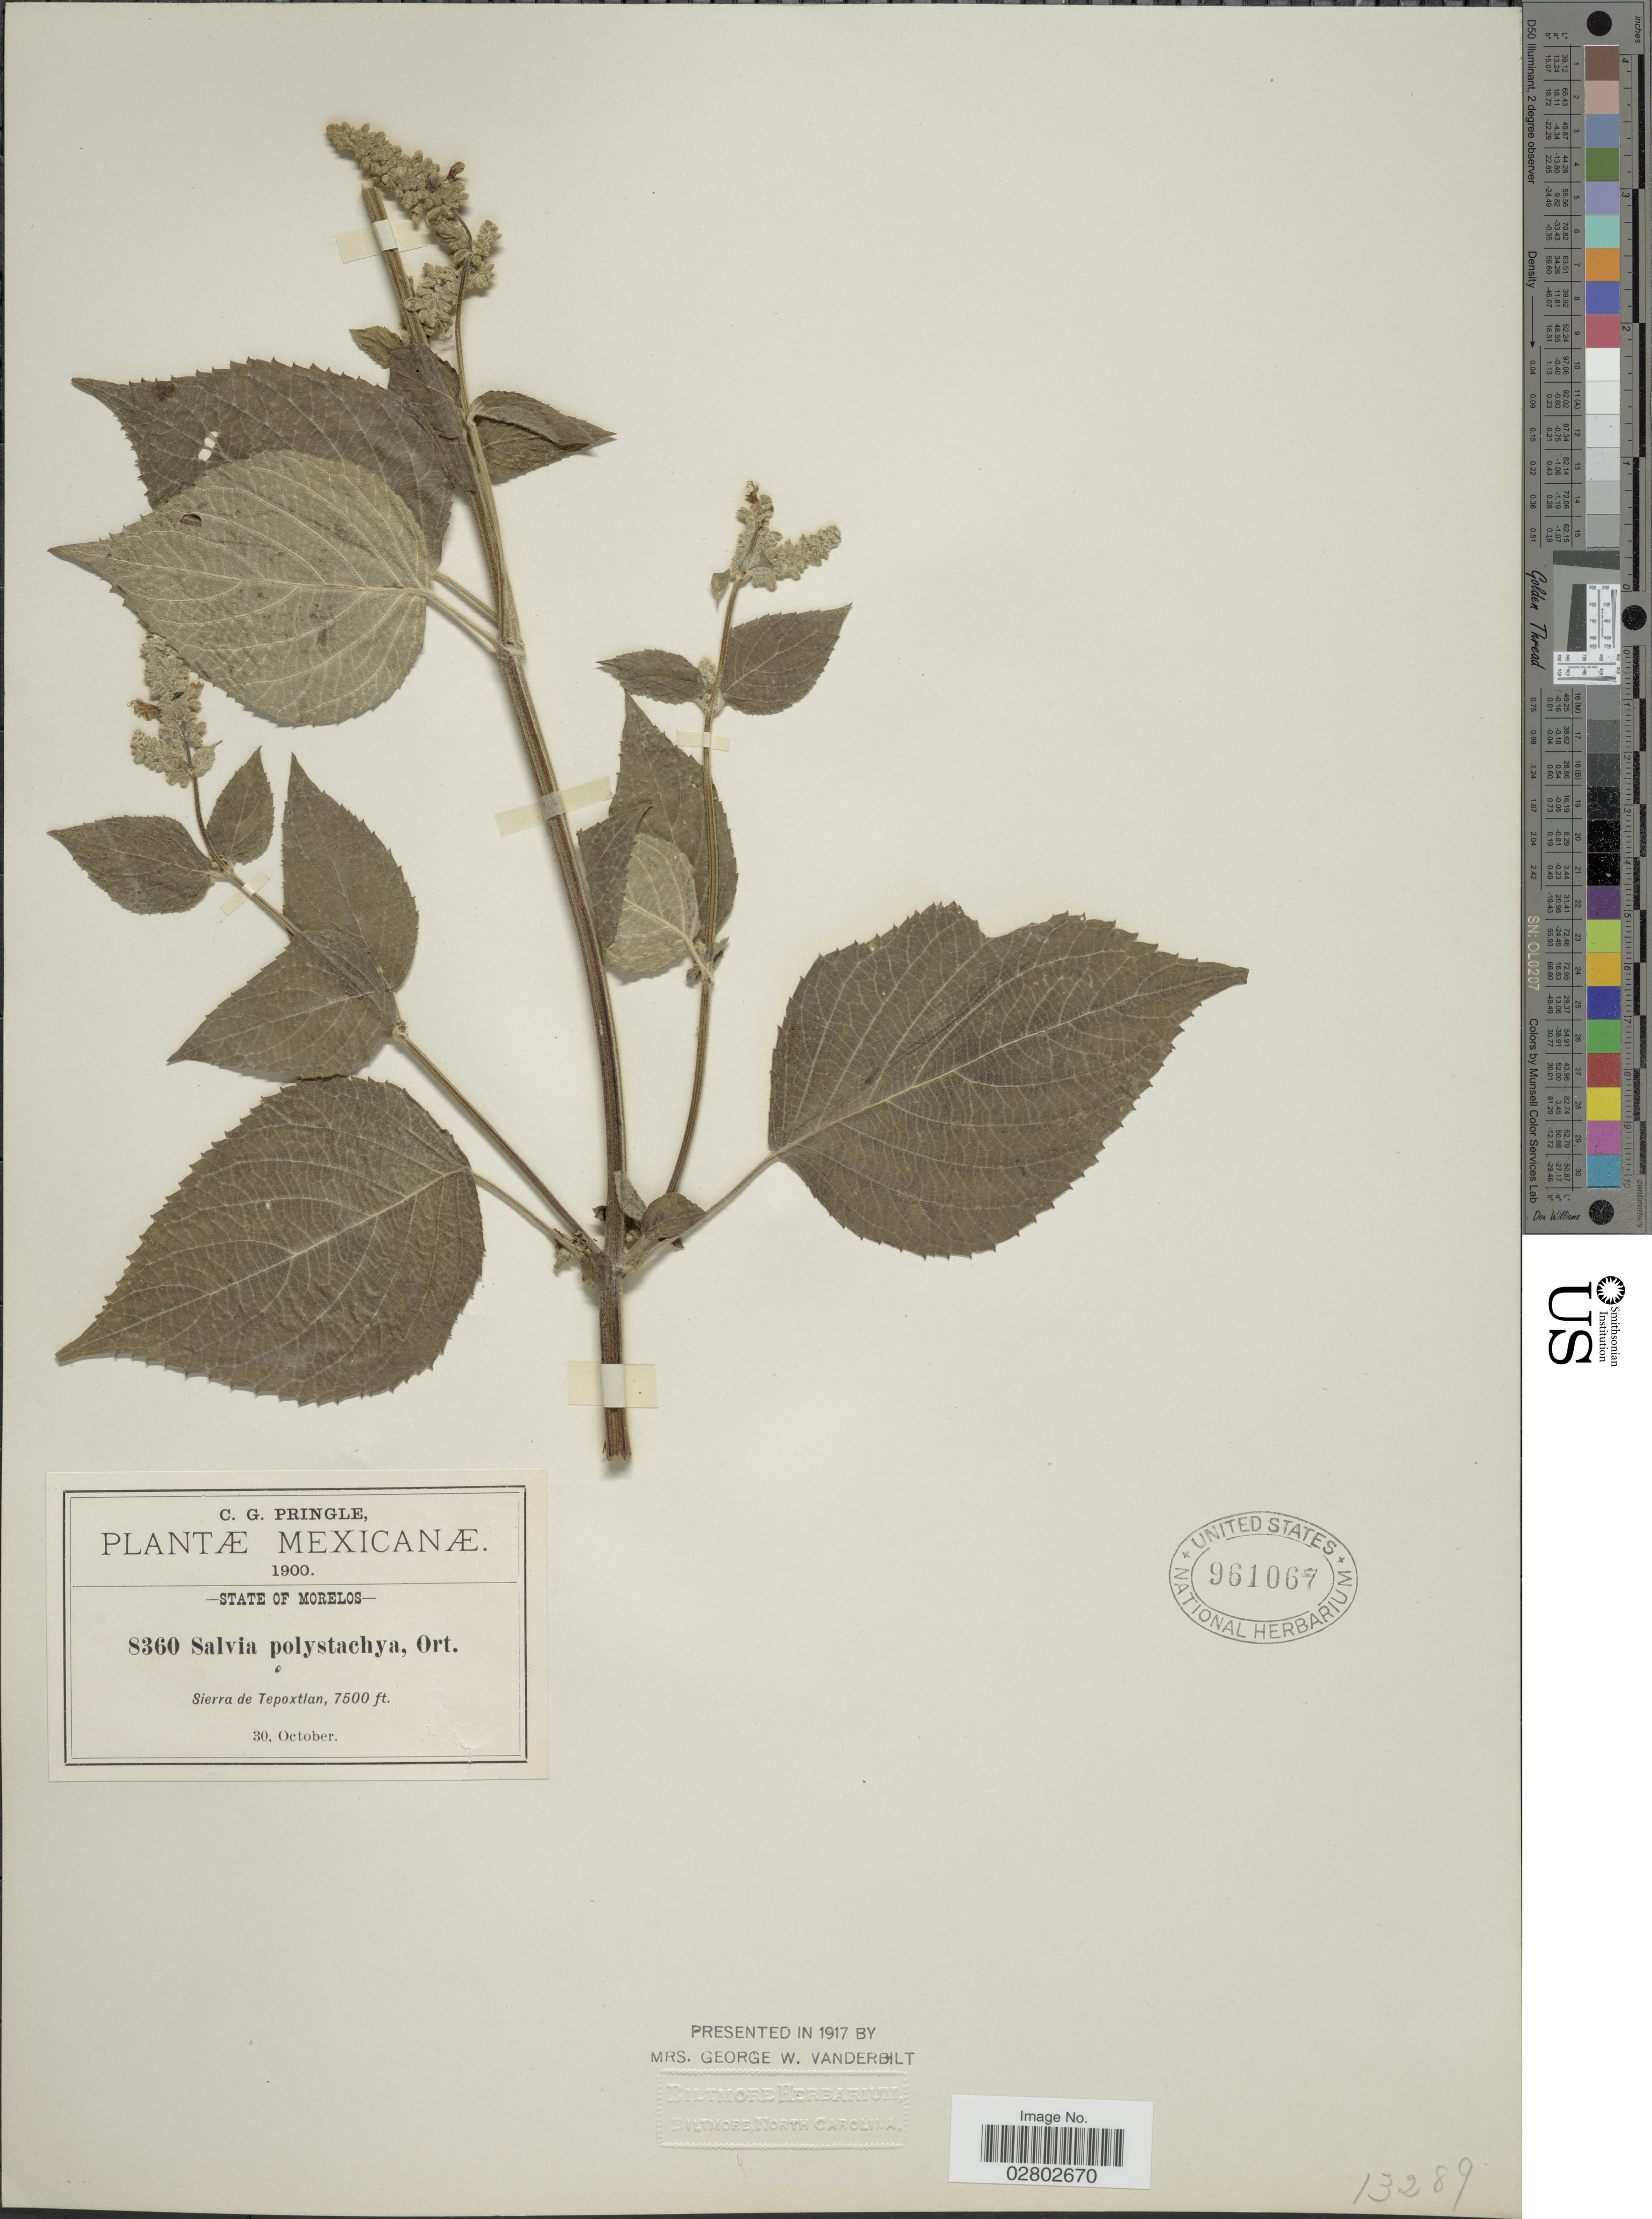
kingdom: Plantae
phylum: Tracheophyta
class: Magnoliopsida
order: Lamiales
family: Lamiaceae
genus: Salvia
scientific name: Salvia polystachya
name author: Cav.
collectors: C. G. Pringle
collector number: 8360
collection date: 1900-10-30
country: Mexico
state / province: Morelos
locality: Sierra de Tepoxtlan.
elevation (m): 2286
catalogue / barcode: US 961067